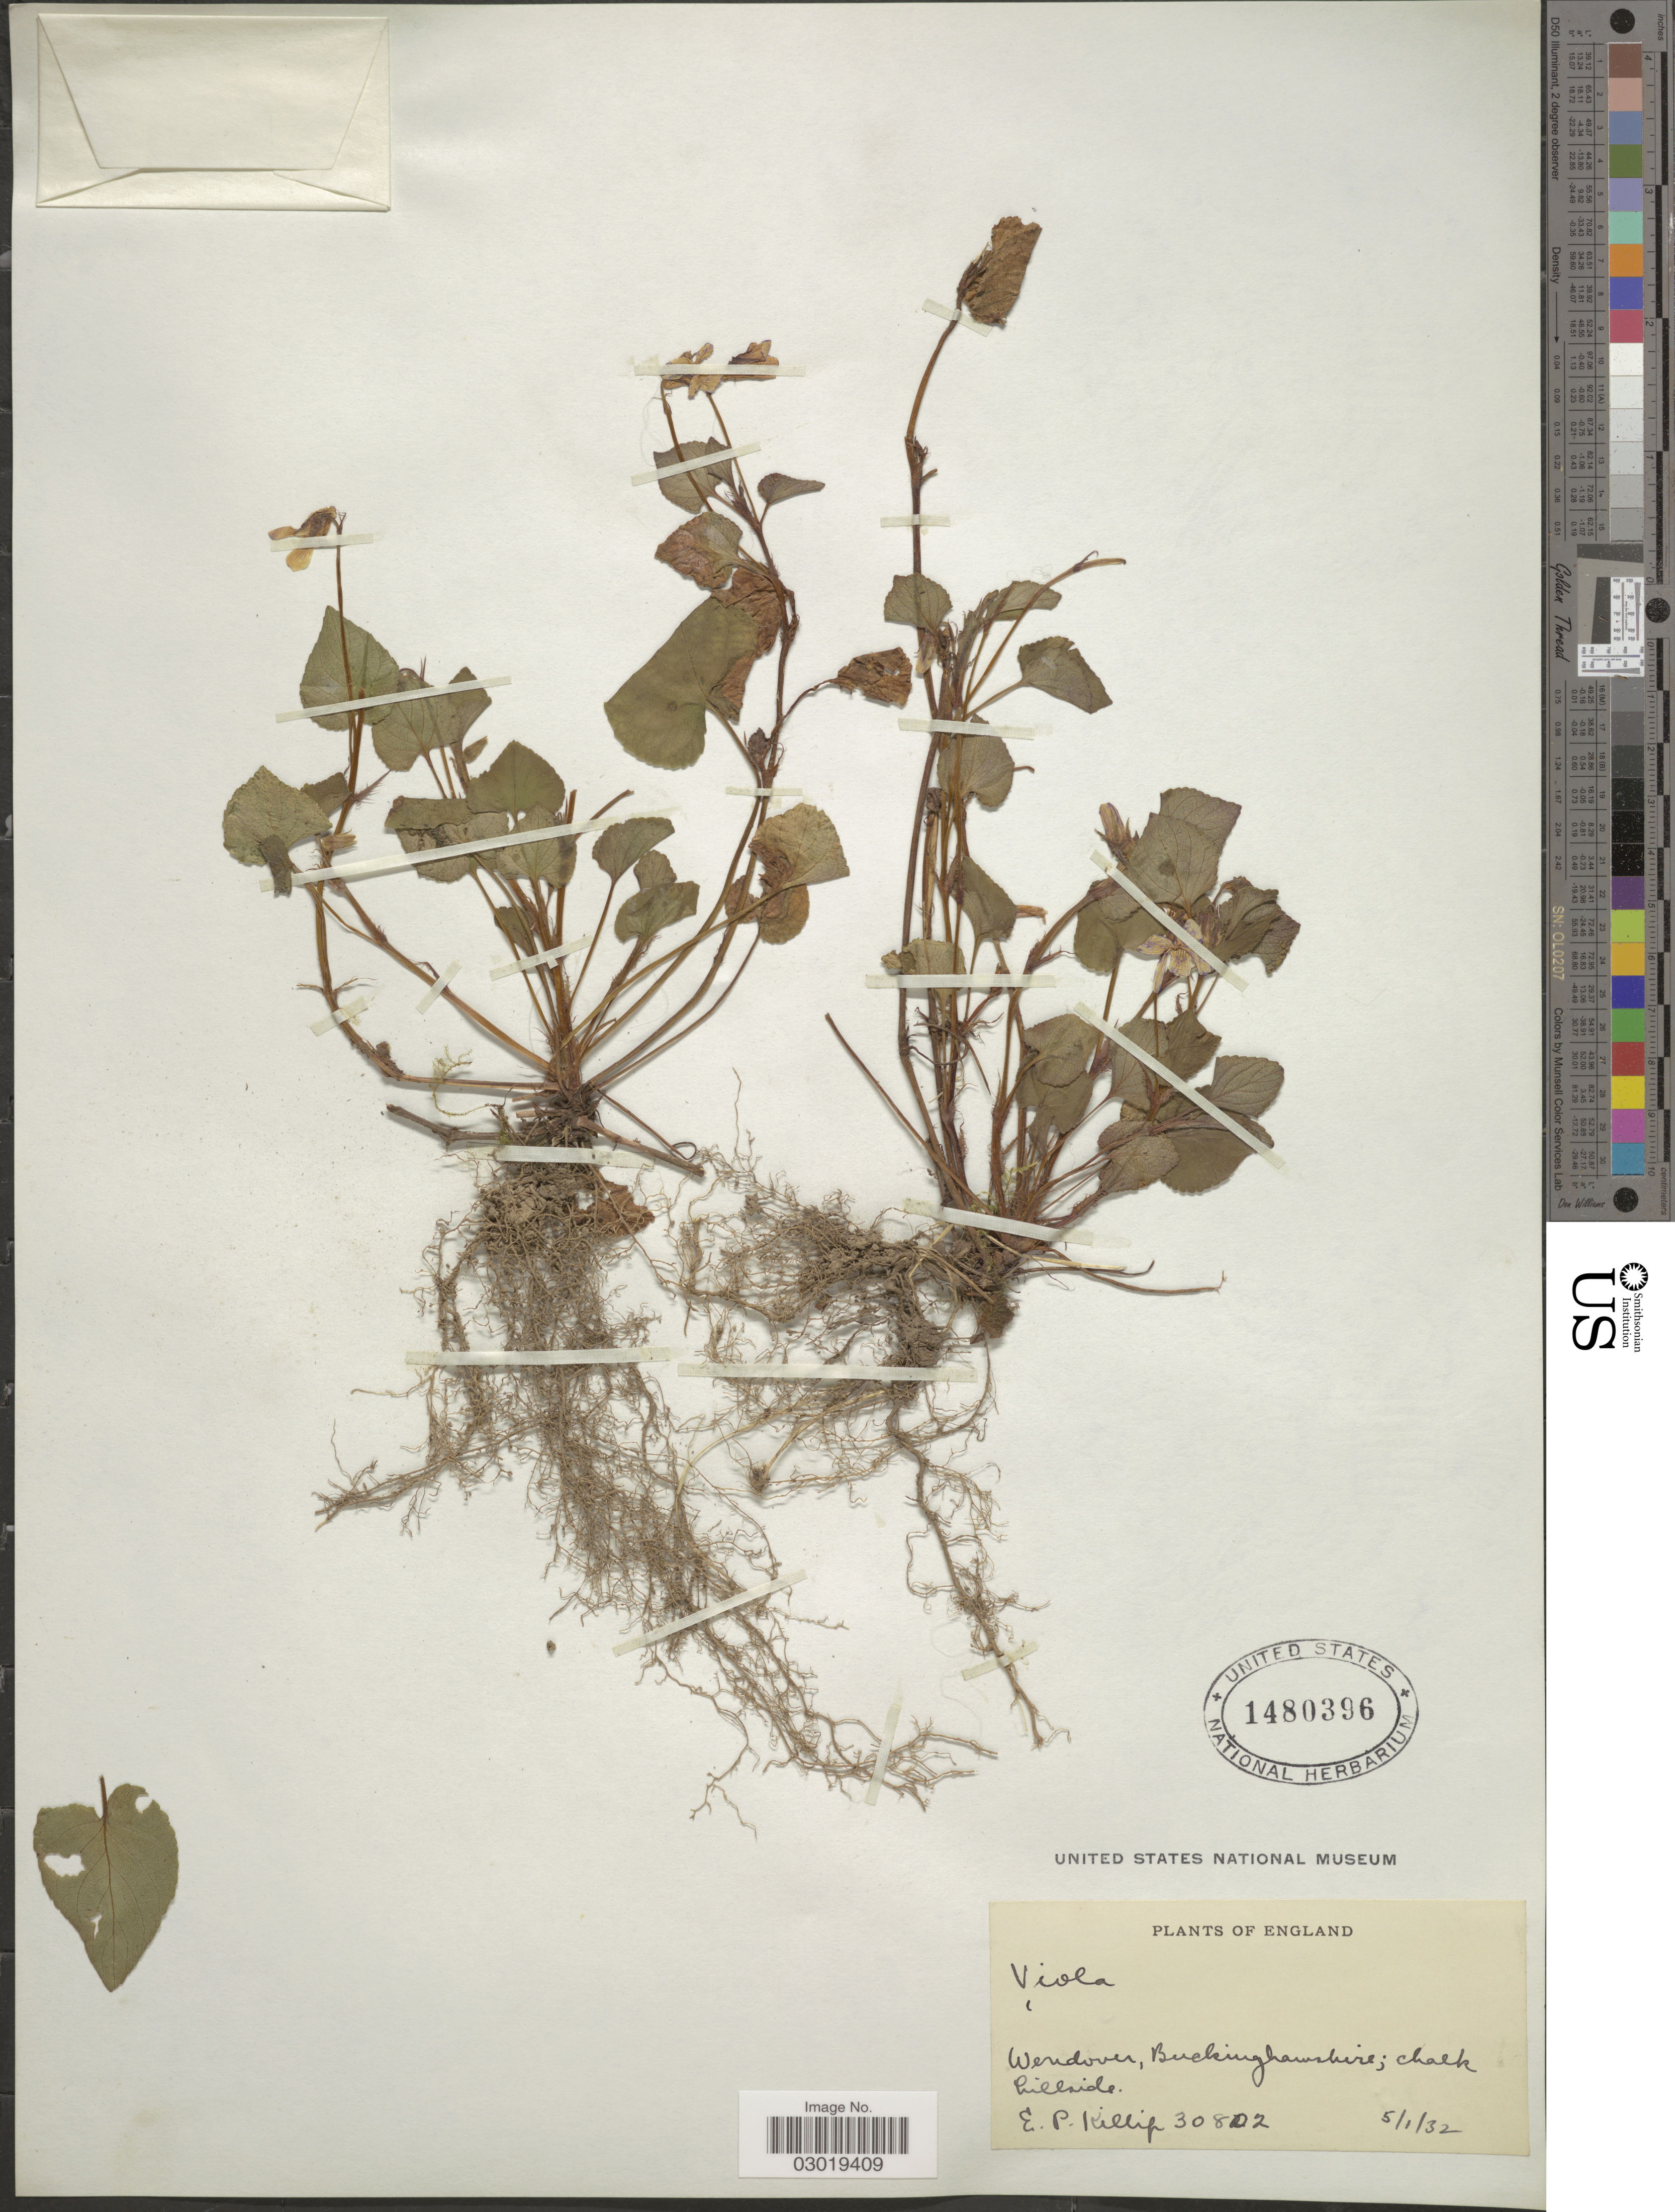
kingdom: Plantae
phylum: Tracheophyta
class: Magnoliopsida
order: Malpighiales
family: Violaceae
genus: Viola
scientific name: Viola sp.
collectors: E. P. Killip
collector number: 30820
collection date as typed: Transcribed d/m/y: 1/5/32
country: United Kingdom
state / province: England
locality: Wendover, Buckinghamshire.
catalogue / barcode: US 1480396